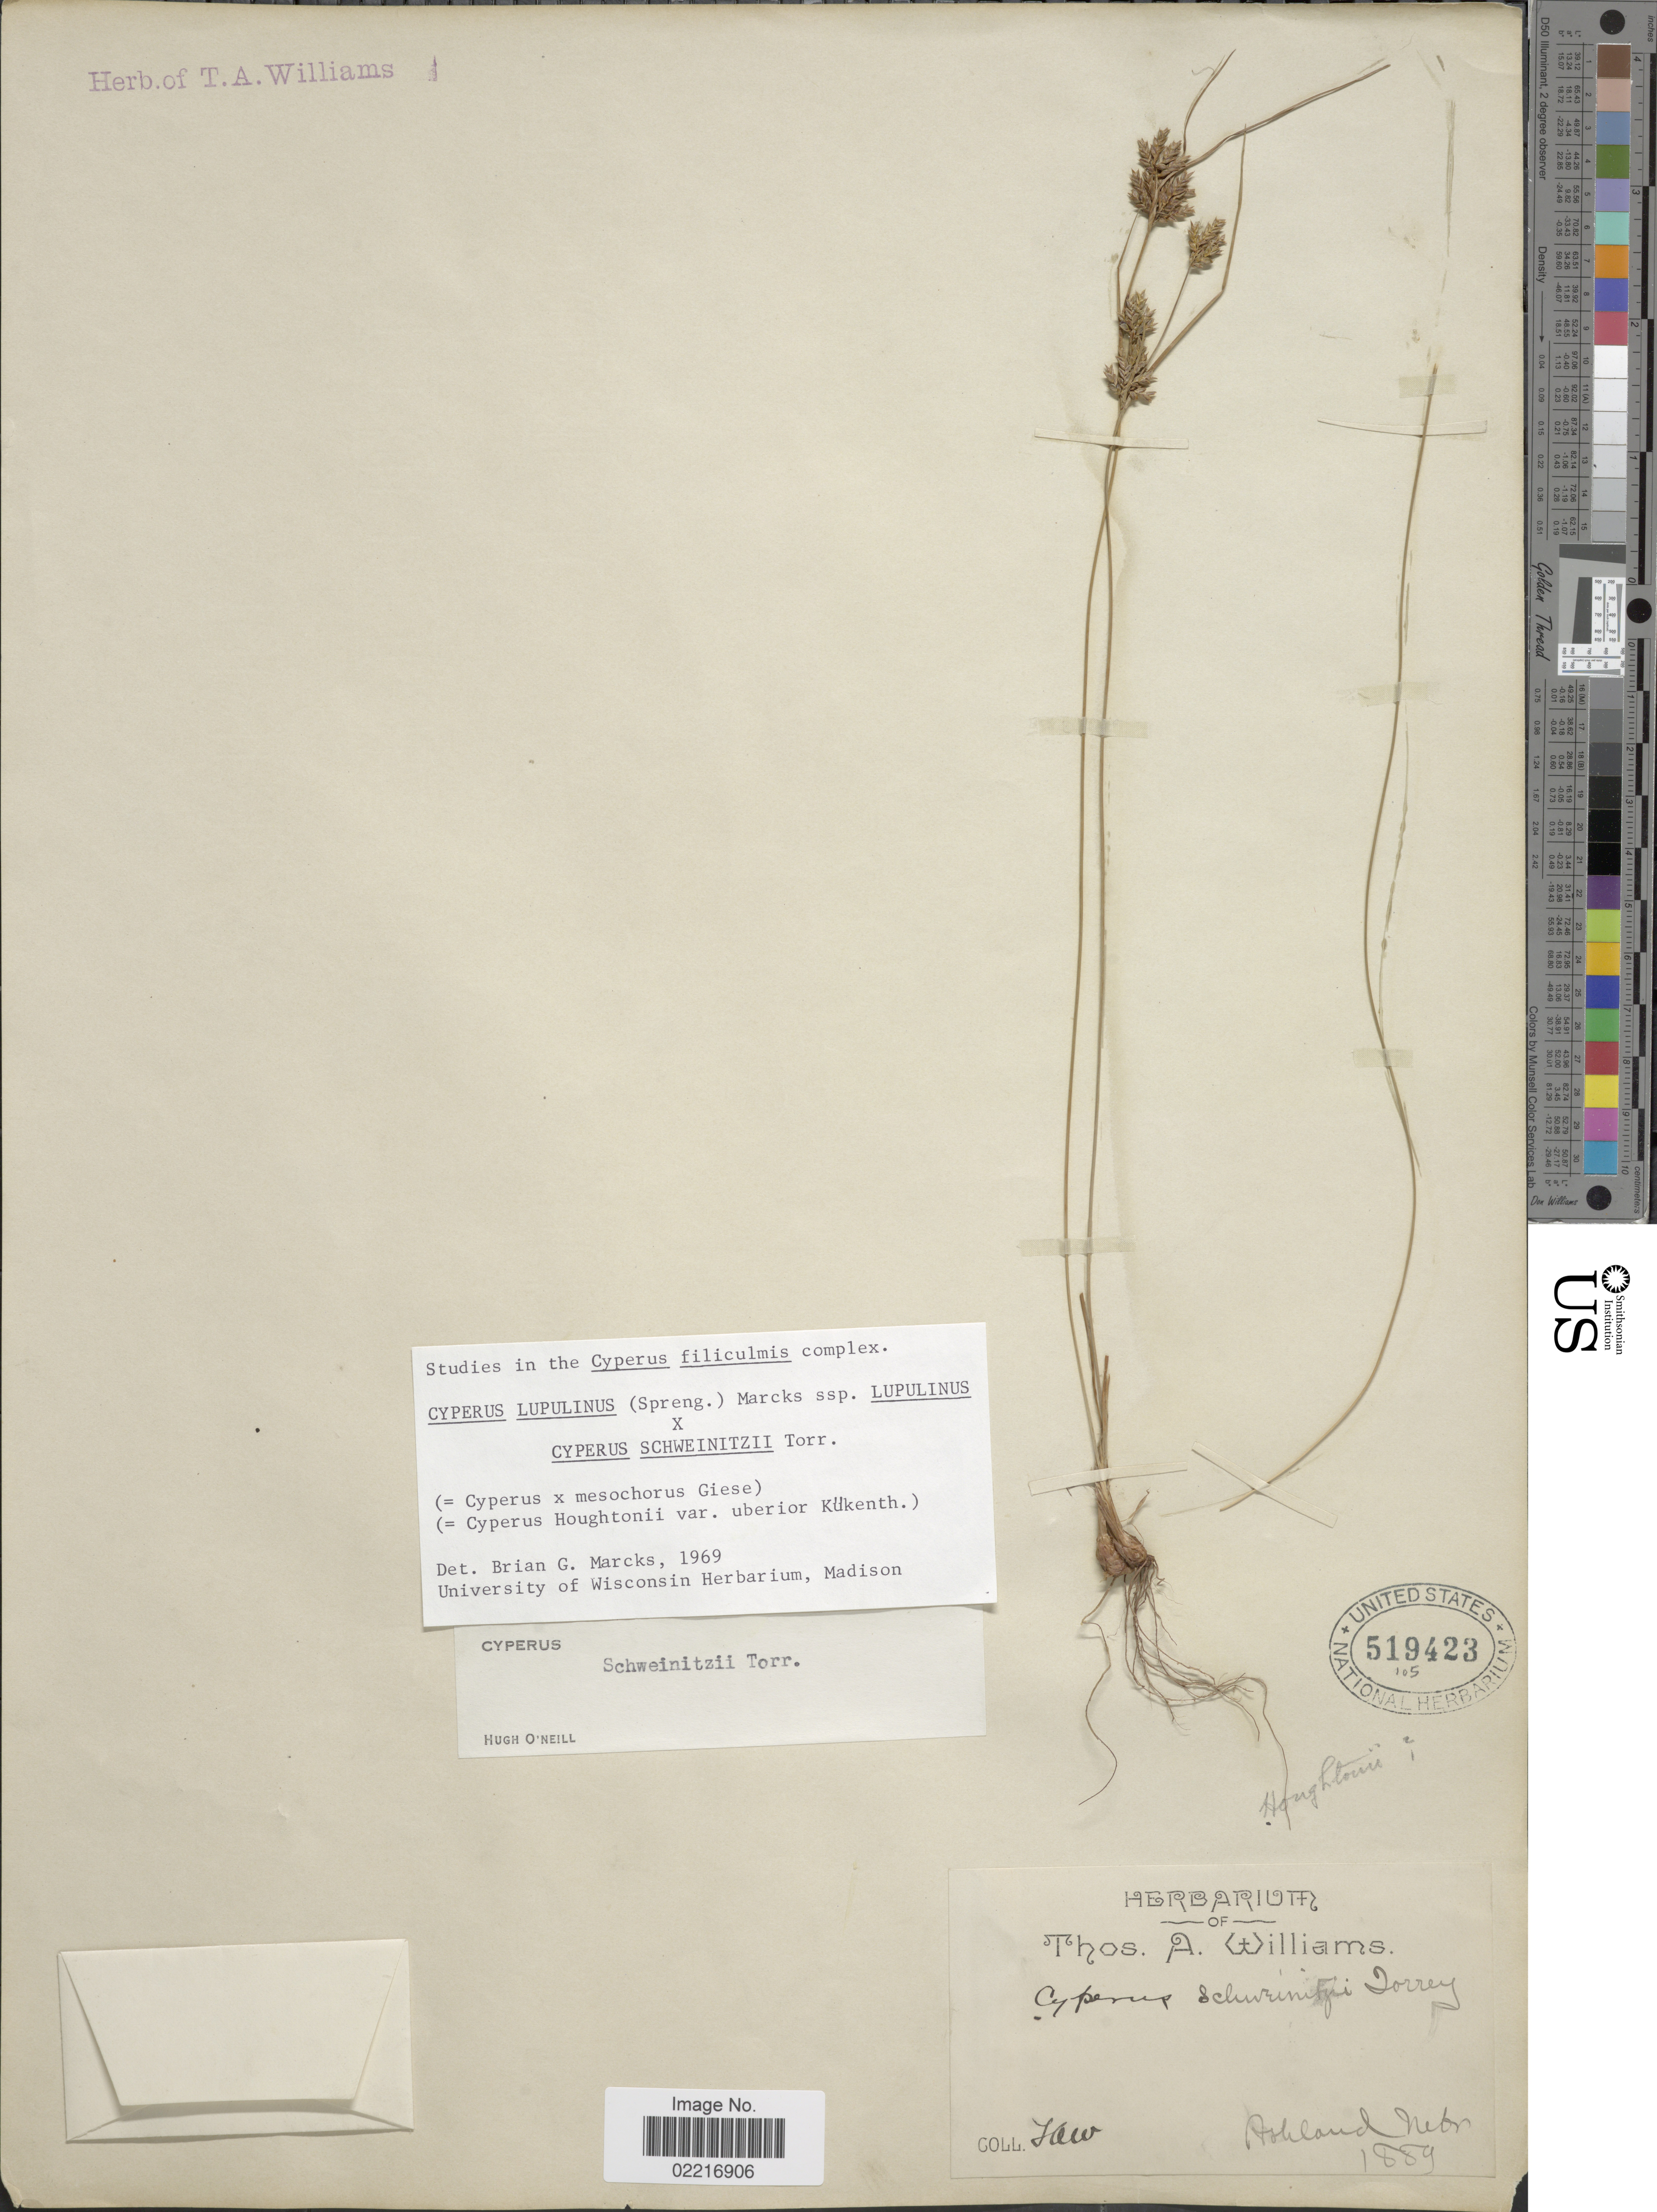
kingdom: Plantae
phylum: Tracheophyta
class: Liliopsida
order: Poales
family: Cyperaceae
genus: Cyperus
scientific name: Cyperus lupulinus subsp. lupulinus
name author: (Spreng.) Marcks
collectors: T. A. Williams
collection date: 1889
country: United States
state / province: Nebraska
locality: Ashland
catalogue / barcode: US 519423